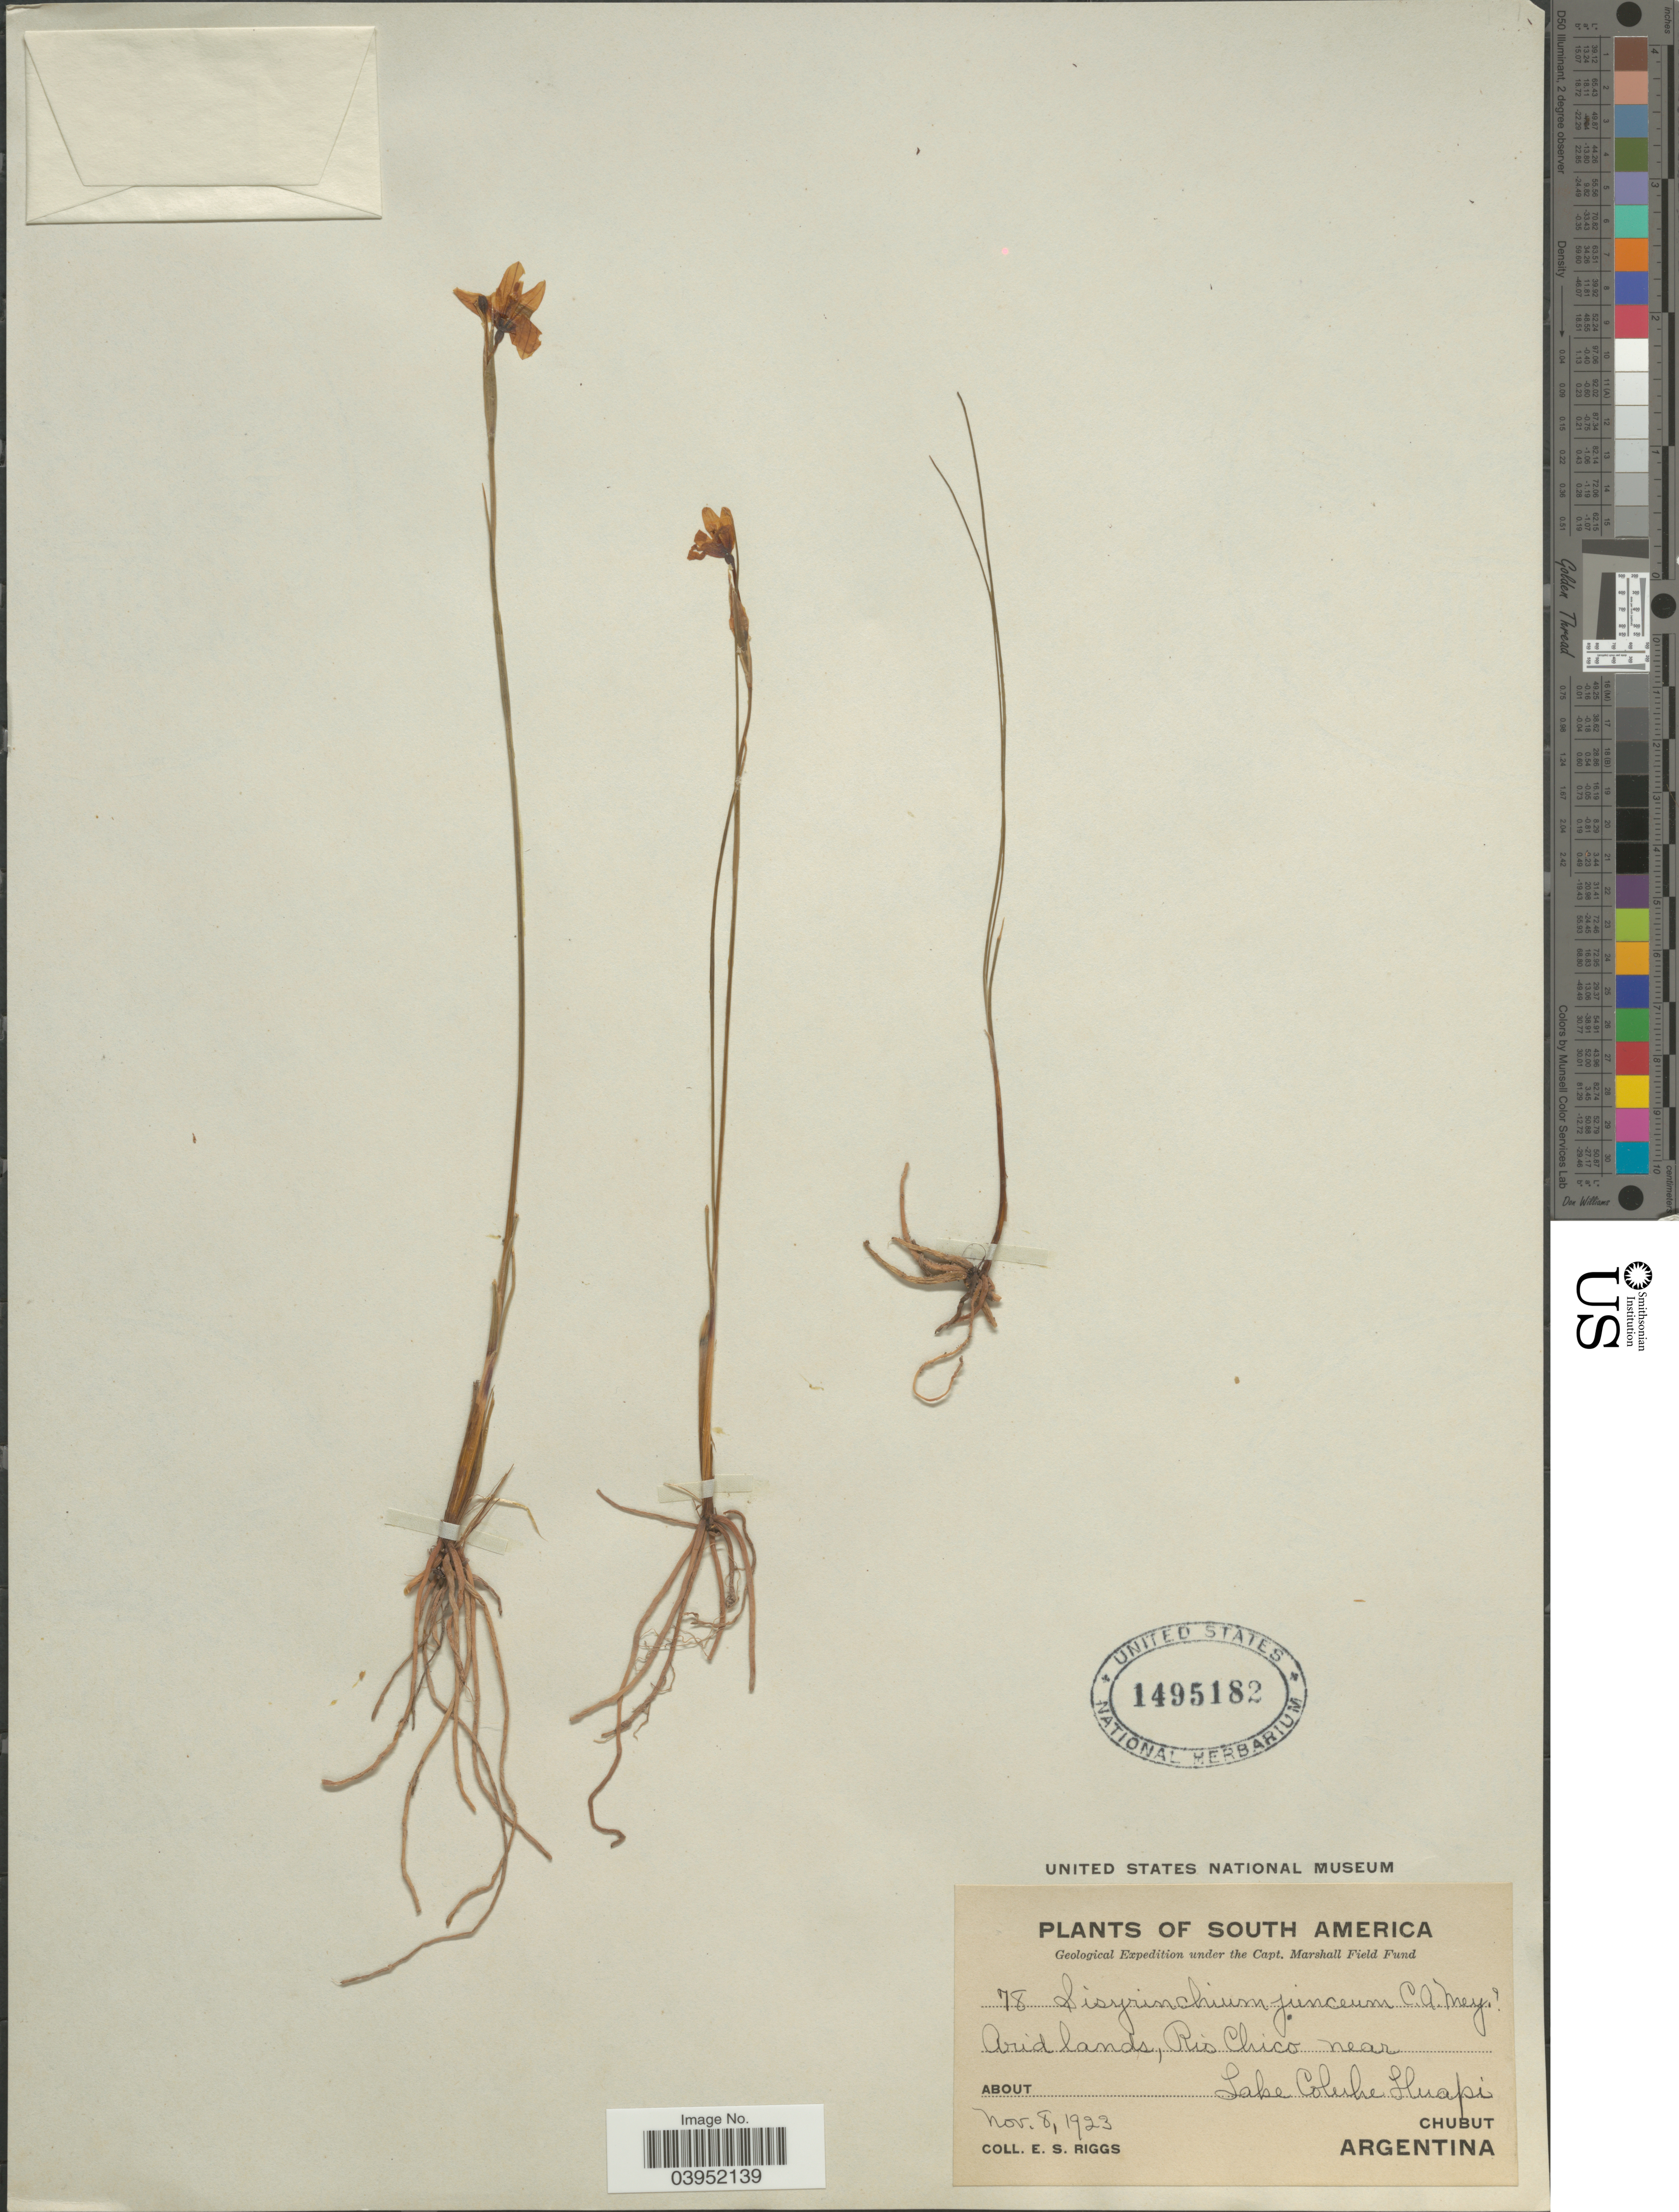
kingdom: Plantae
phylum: Tracheophyta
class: Liliopsida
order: Asparagales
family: Iridaceae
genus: Sisyrinchium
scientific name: Sisyrinchium junceum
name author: E. Mey. ex C. Presl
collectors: E. Riggs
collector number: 78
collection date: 1923-11-08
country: Argentina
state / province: Chubut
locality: Arid lands, Rio Chico near Lake Coluhe Huapi.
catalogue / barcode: US 1495182